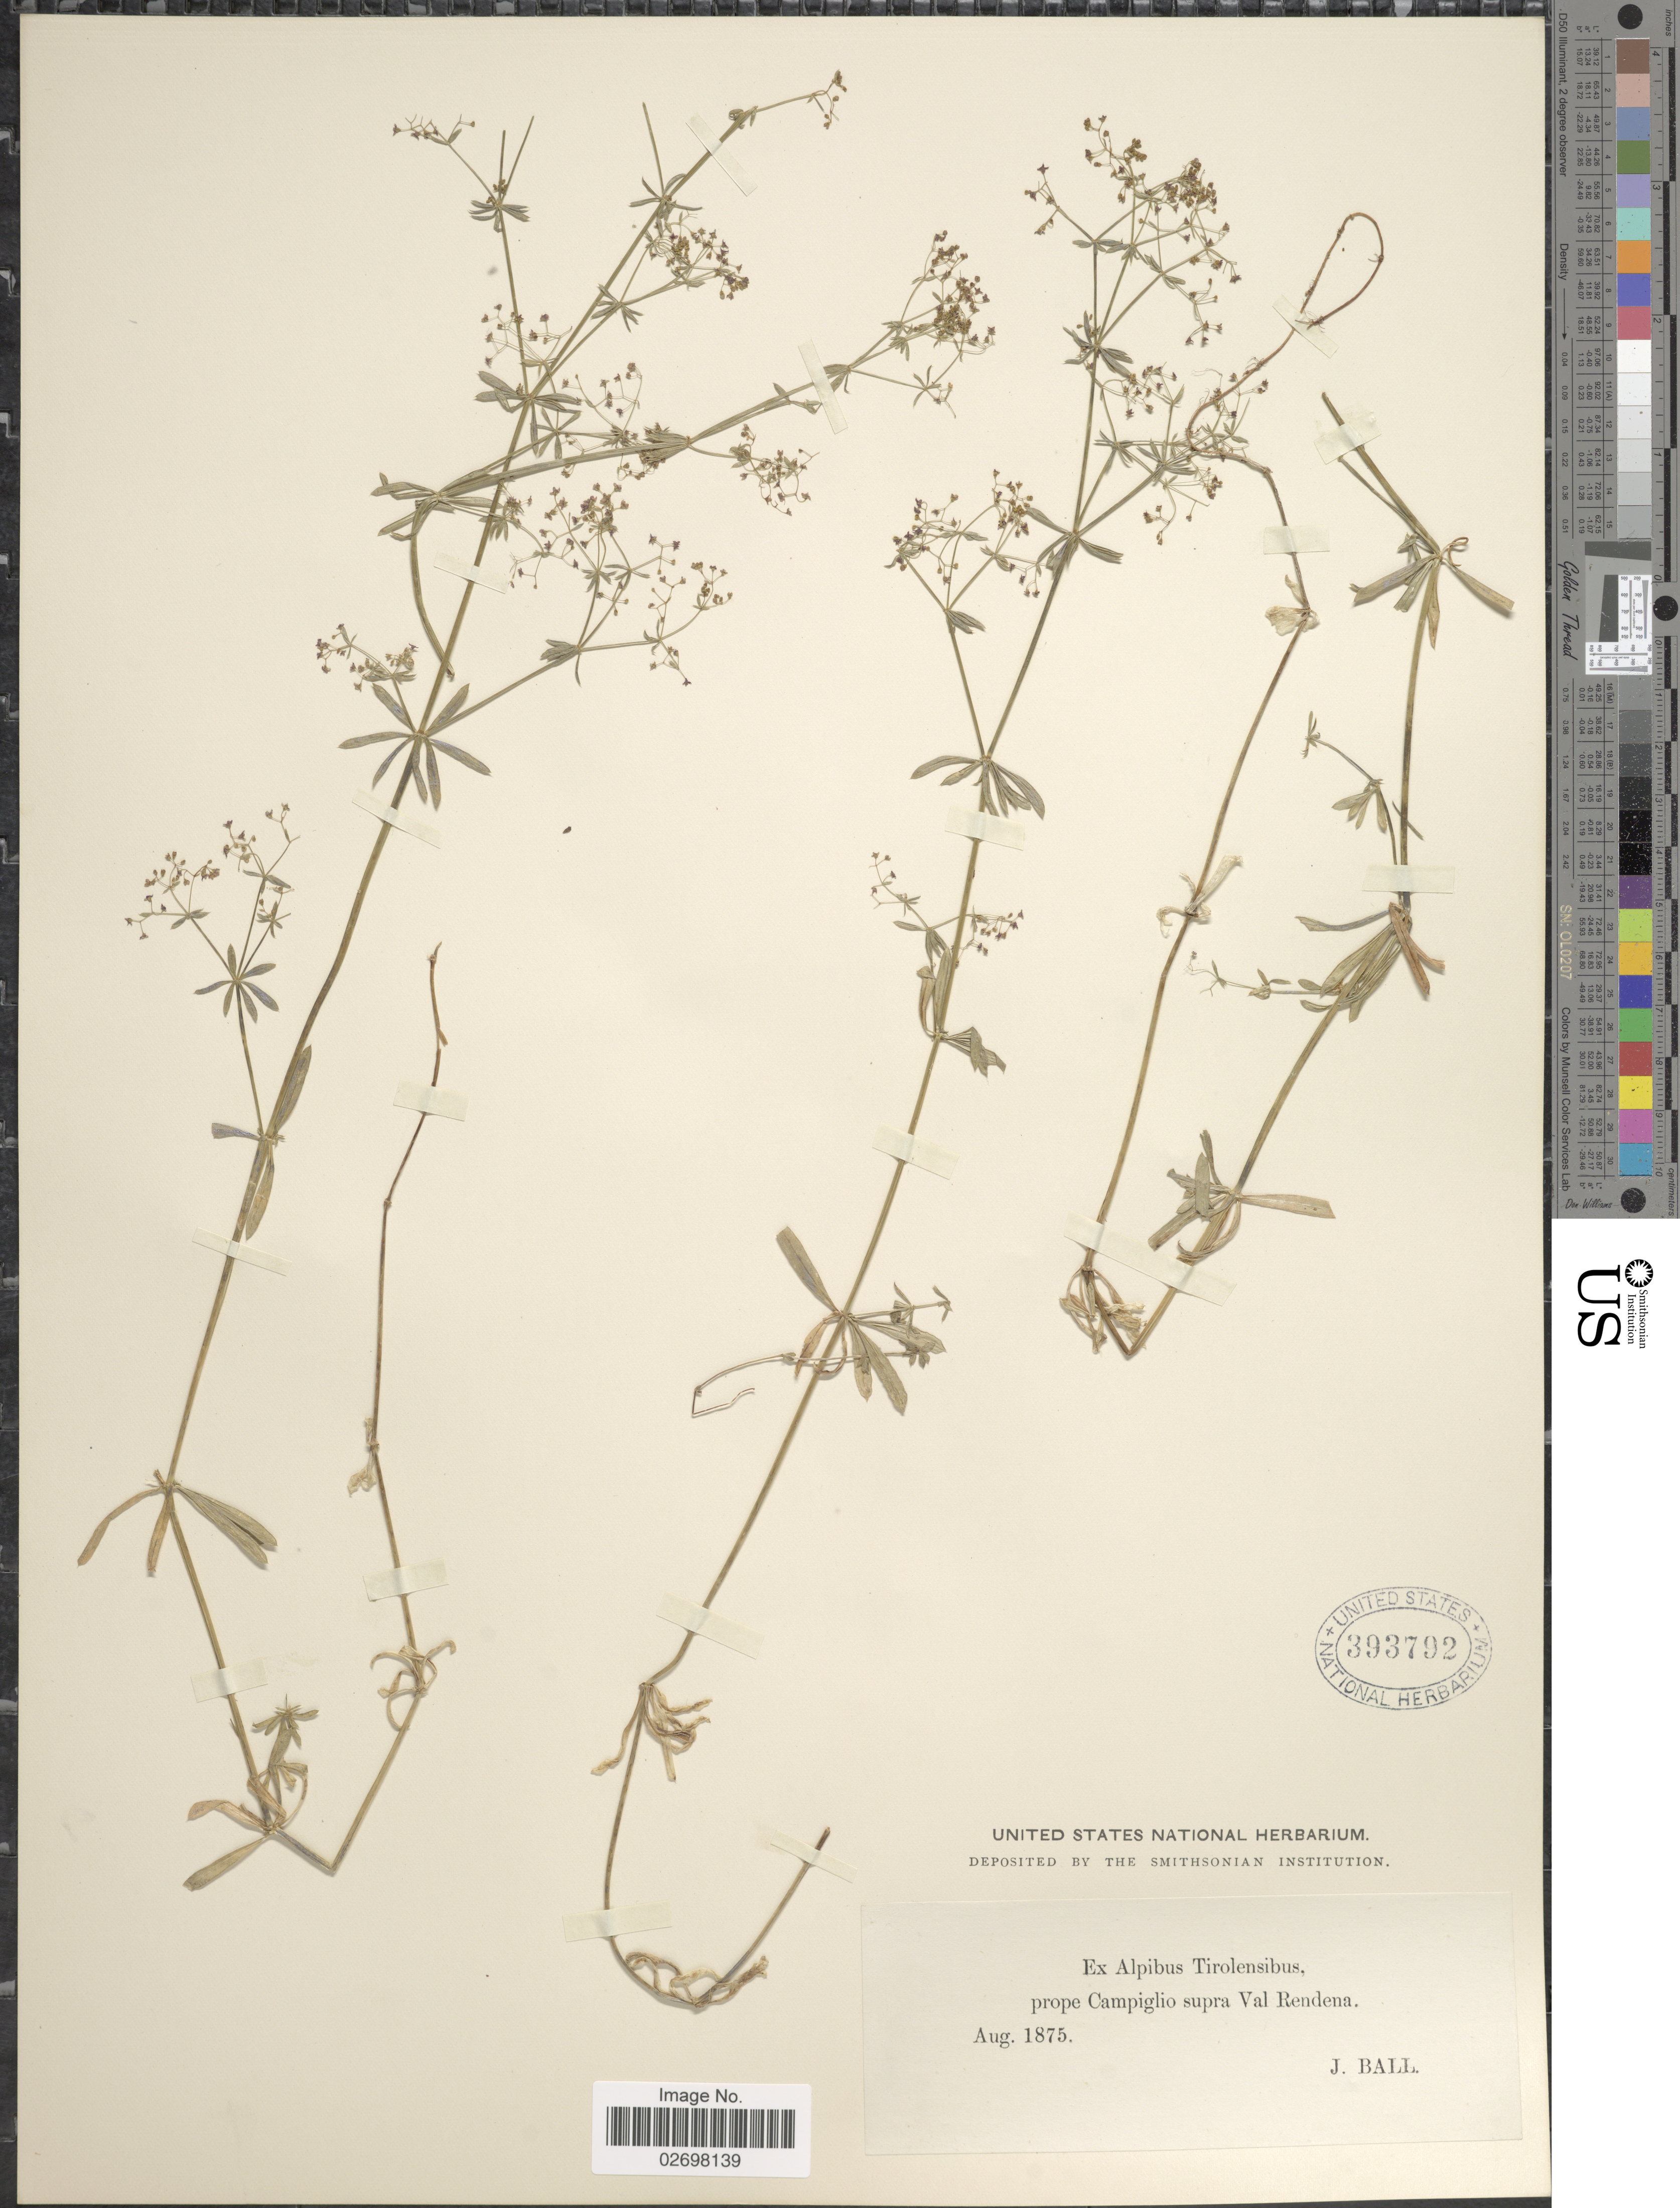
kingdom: Plantae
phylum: Tracheophyta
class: Magnoliopsida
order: Gentianales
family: Rubiaceae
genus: Galium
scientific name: Galium sp.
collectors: J. Ball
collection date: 1875-08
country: Austria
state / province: Tirol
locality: Alpibus Tirolensibus, prope Campiglio supra Val Rendena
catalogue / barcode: US 393792